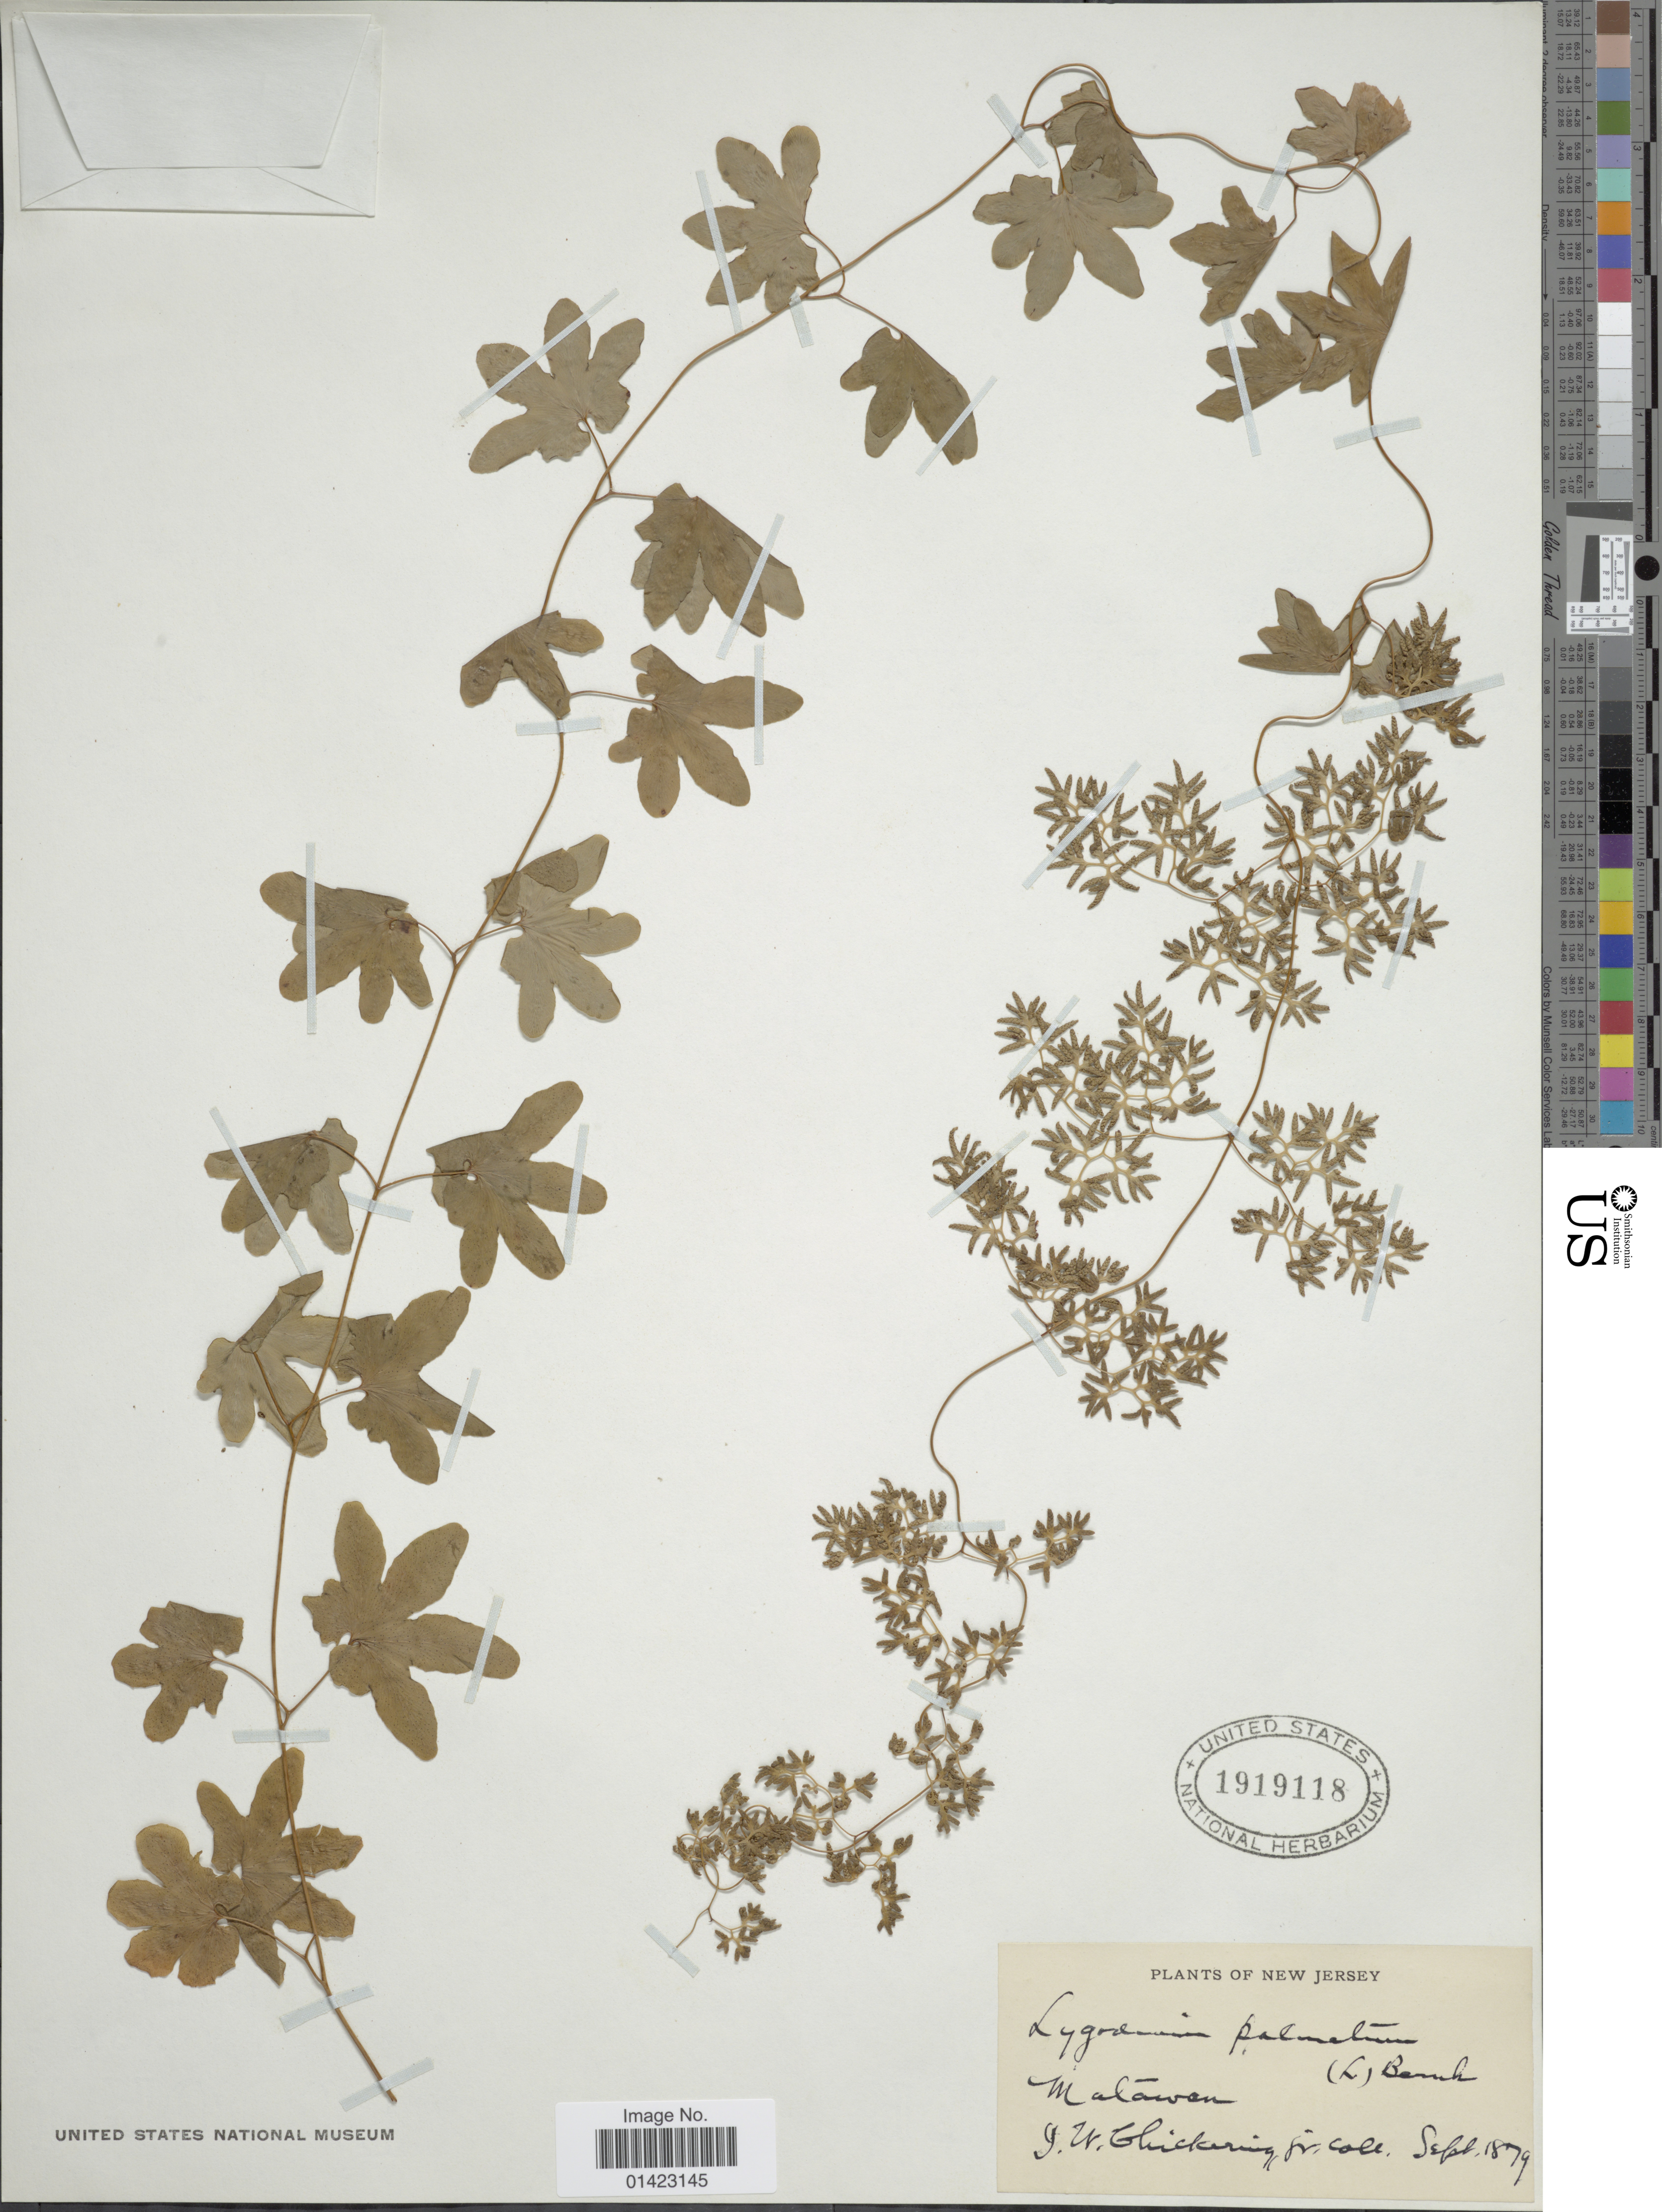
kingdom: Plantae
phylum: Tracheophyta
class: Polypodiopsida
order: Schizaeales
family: Lygodiaceae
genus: Lygodium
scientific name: Lygodium palmatum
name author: (Bernh.) Sw.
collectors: G. Glúckering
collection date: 1879-09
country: United States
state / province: New Jersey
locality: New Jersey, Matawan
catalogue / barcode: US 1919118